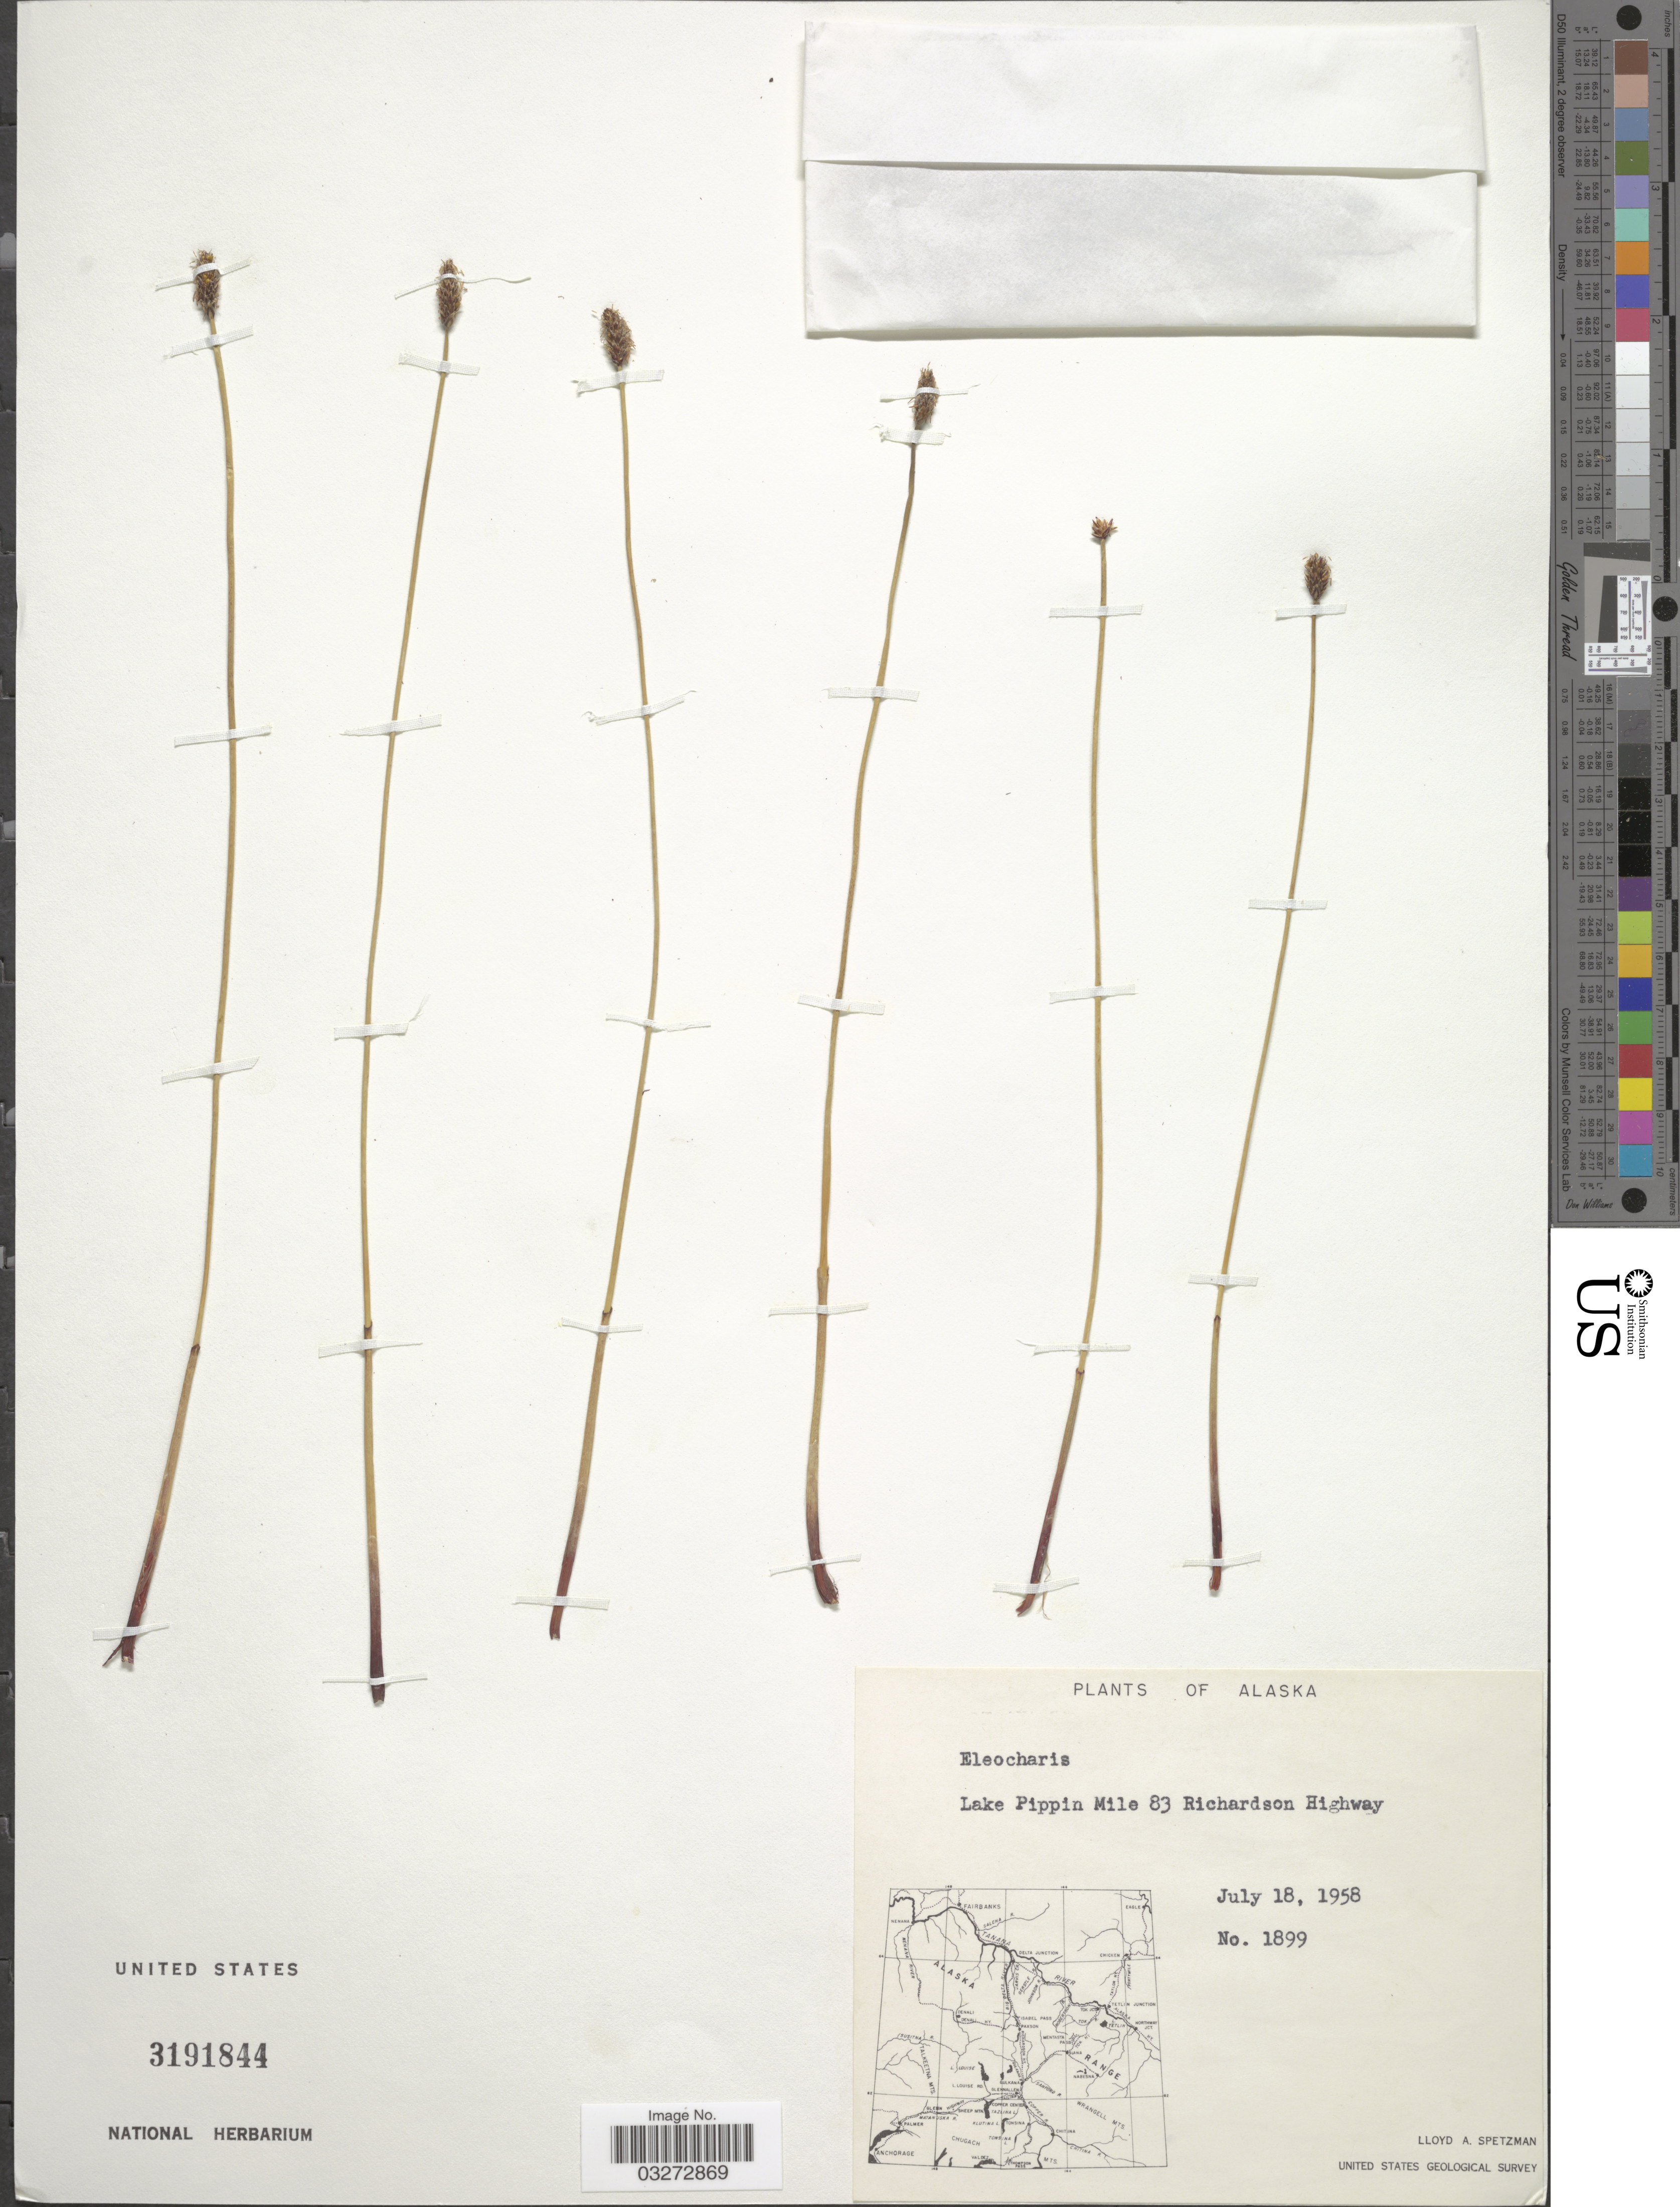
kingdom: Plantae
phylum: Tracheophyta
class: Liliopsida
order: Poales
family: Cyperaceae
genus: Eleocharis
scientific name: Eleocharis sp.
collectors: L. Spetzman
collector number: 1899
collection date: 1958-07-18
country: United States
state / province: Alaska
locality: Lake Pippin Mile 83 Richardson Highway.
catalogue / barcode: US 3191844